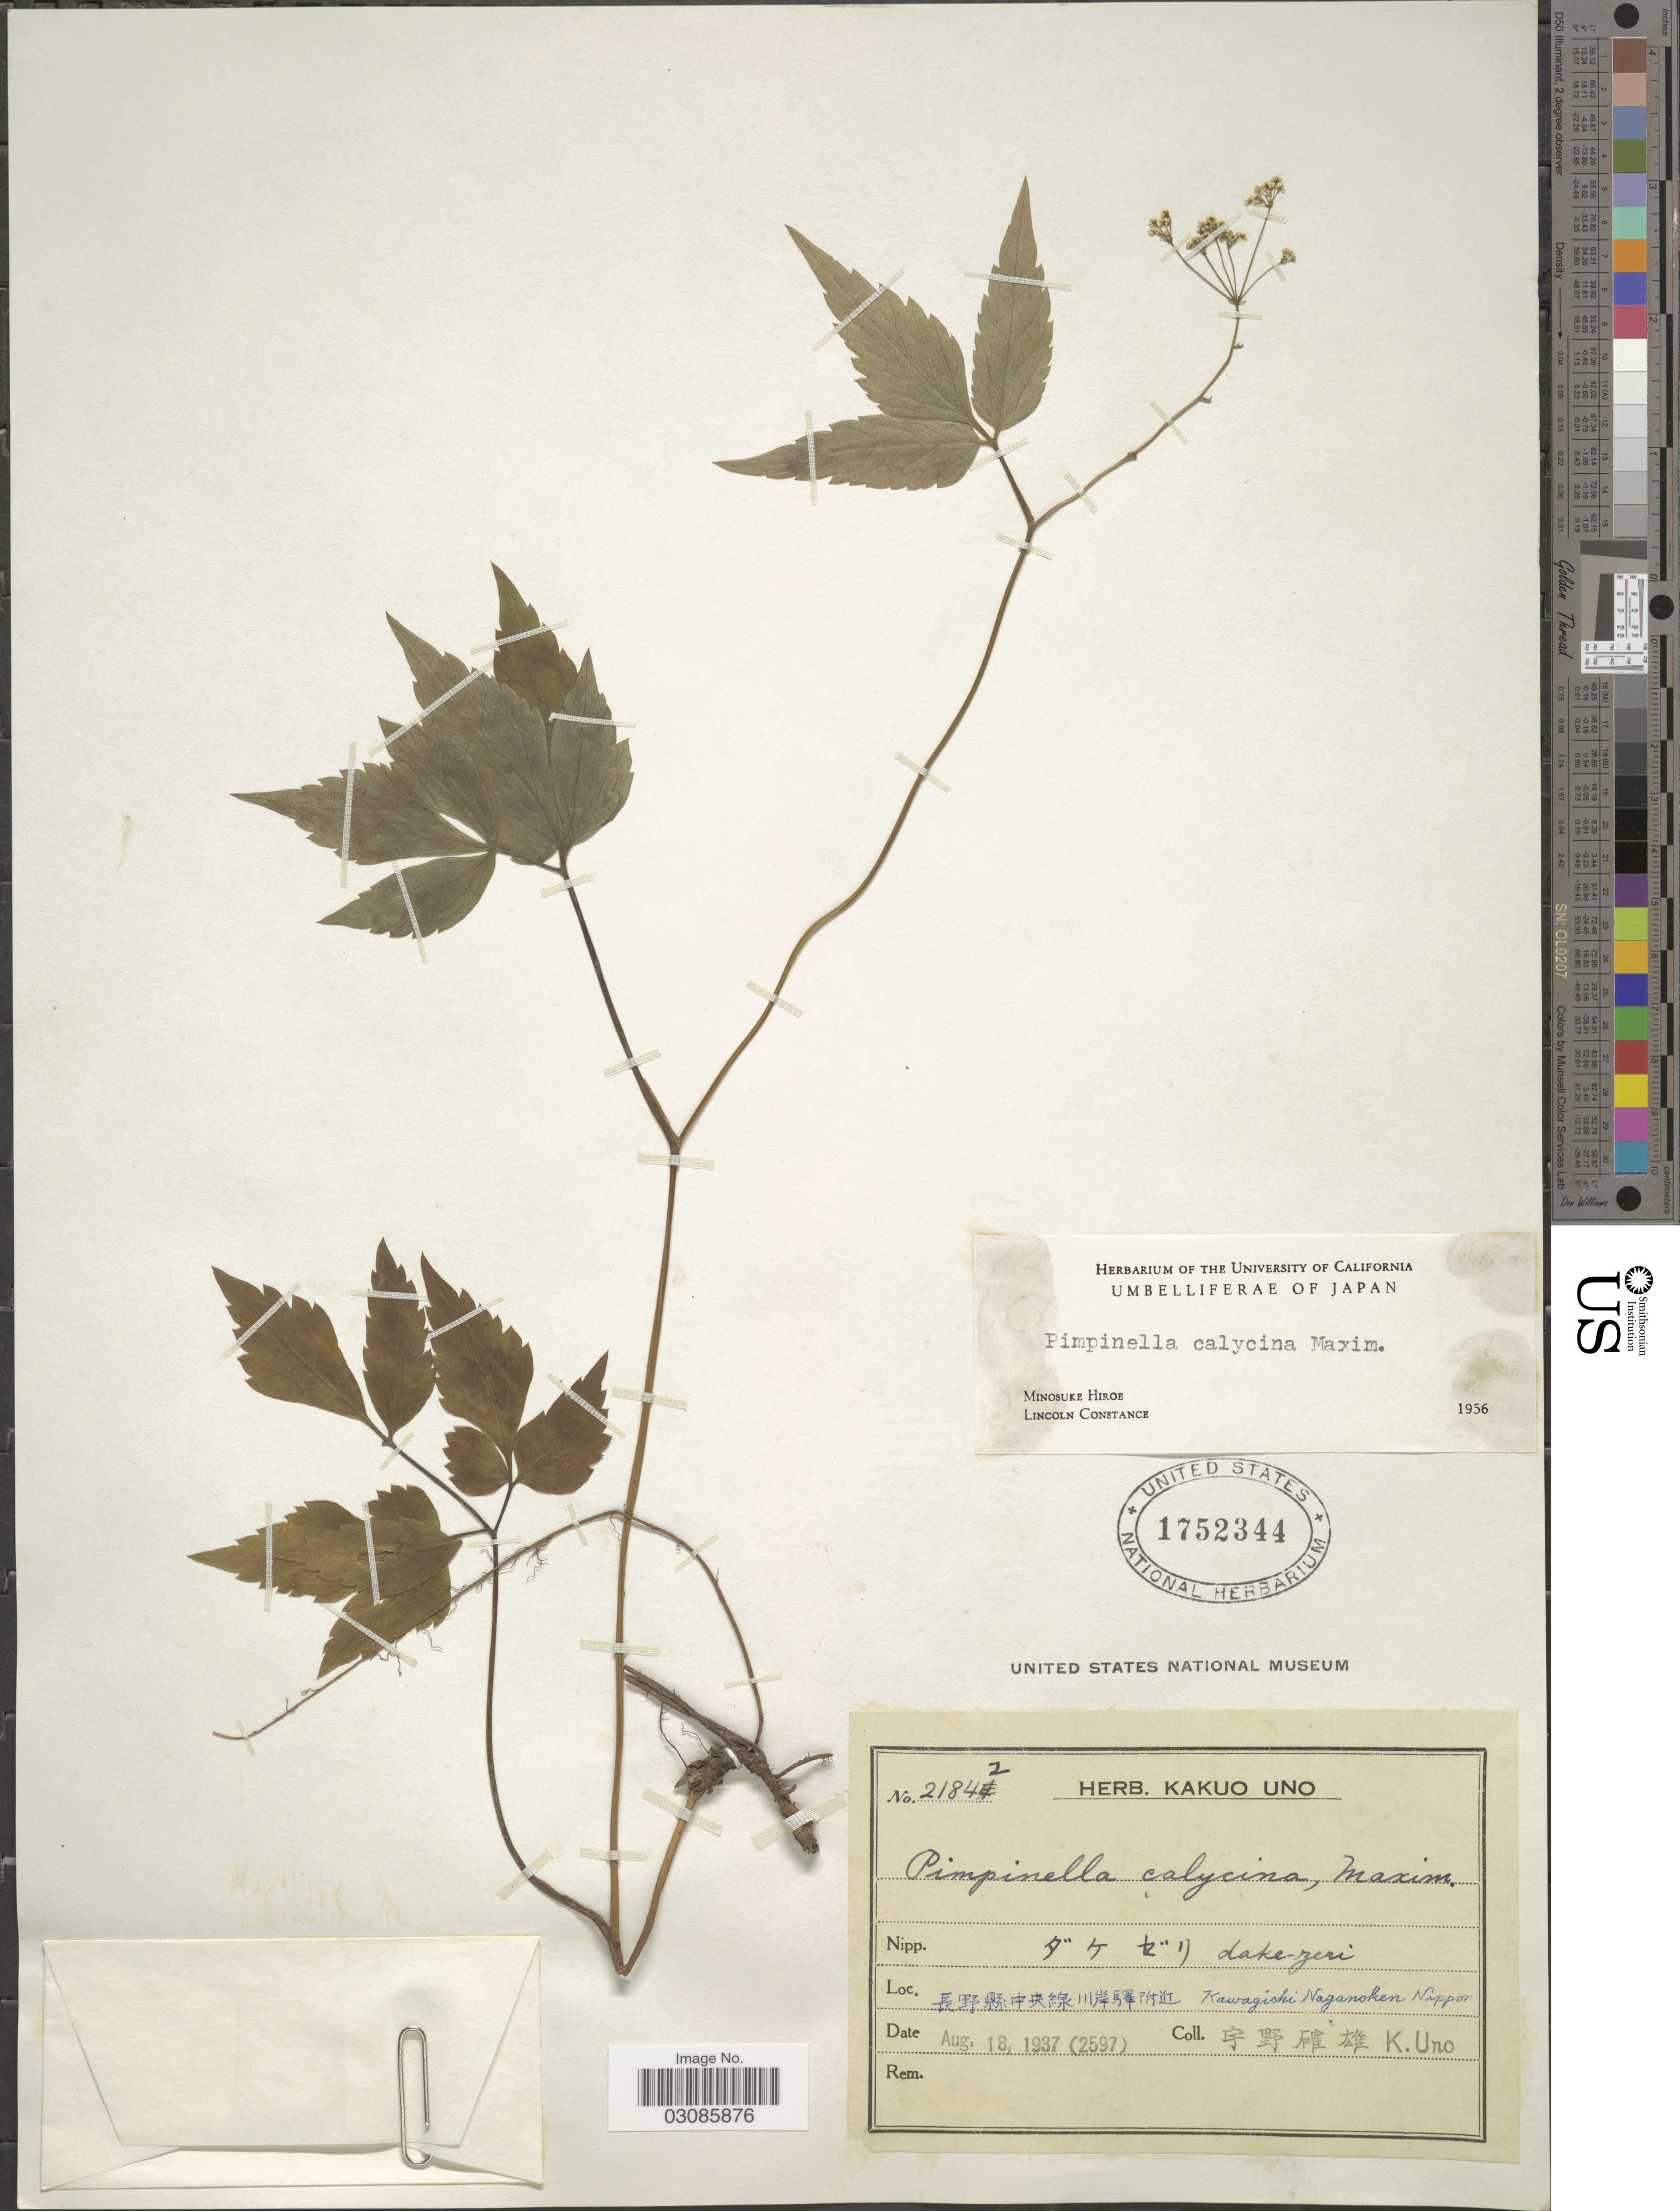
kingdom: Plantae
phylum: Tracheophyta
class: Magnoliopsida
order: Apiales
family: Apiaceae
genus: Pimpinella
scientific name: Pimpinella calycina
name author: Maxim.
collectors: K. Uno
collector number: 2597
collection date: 1937-08-18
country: Japan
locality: X, Kawagishi Naganoken Nippon.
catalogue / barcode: US 1752344